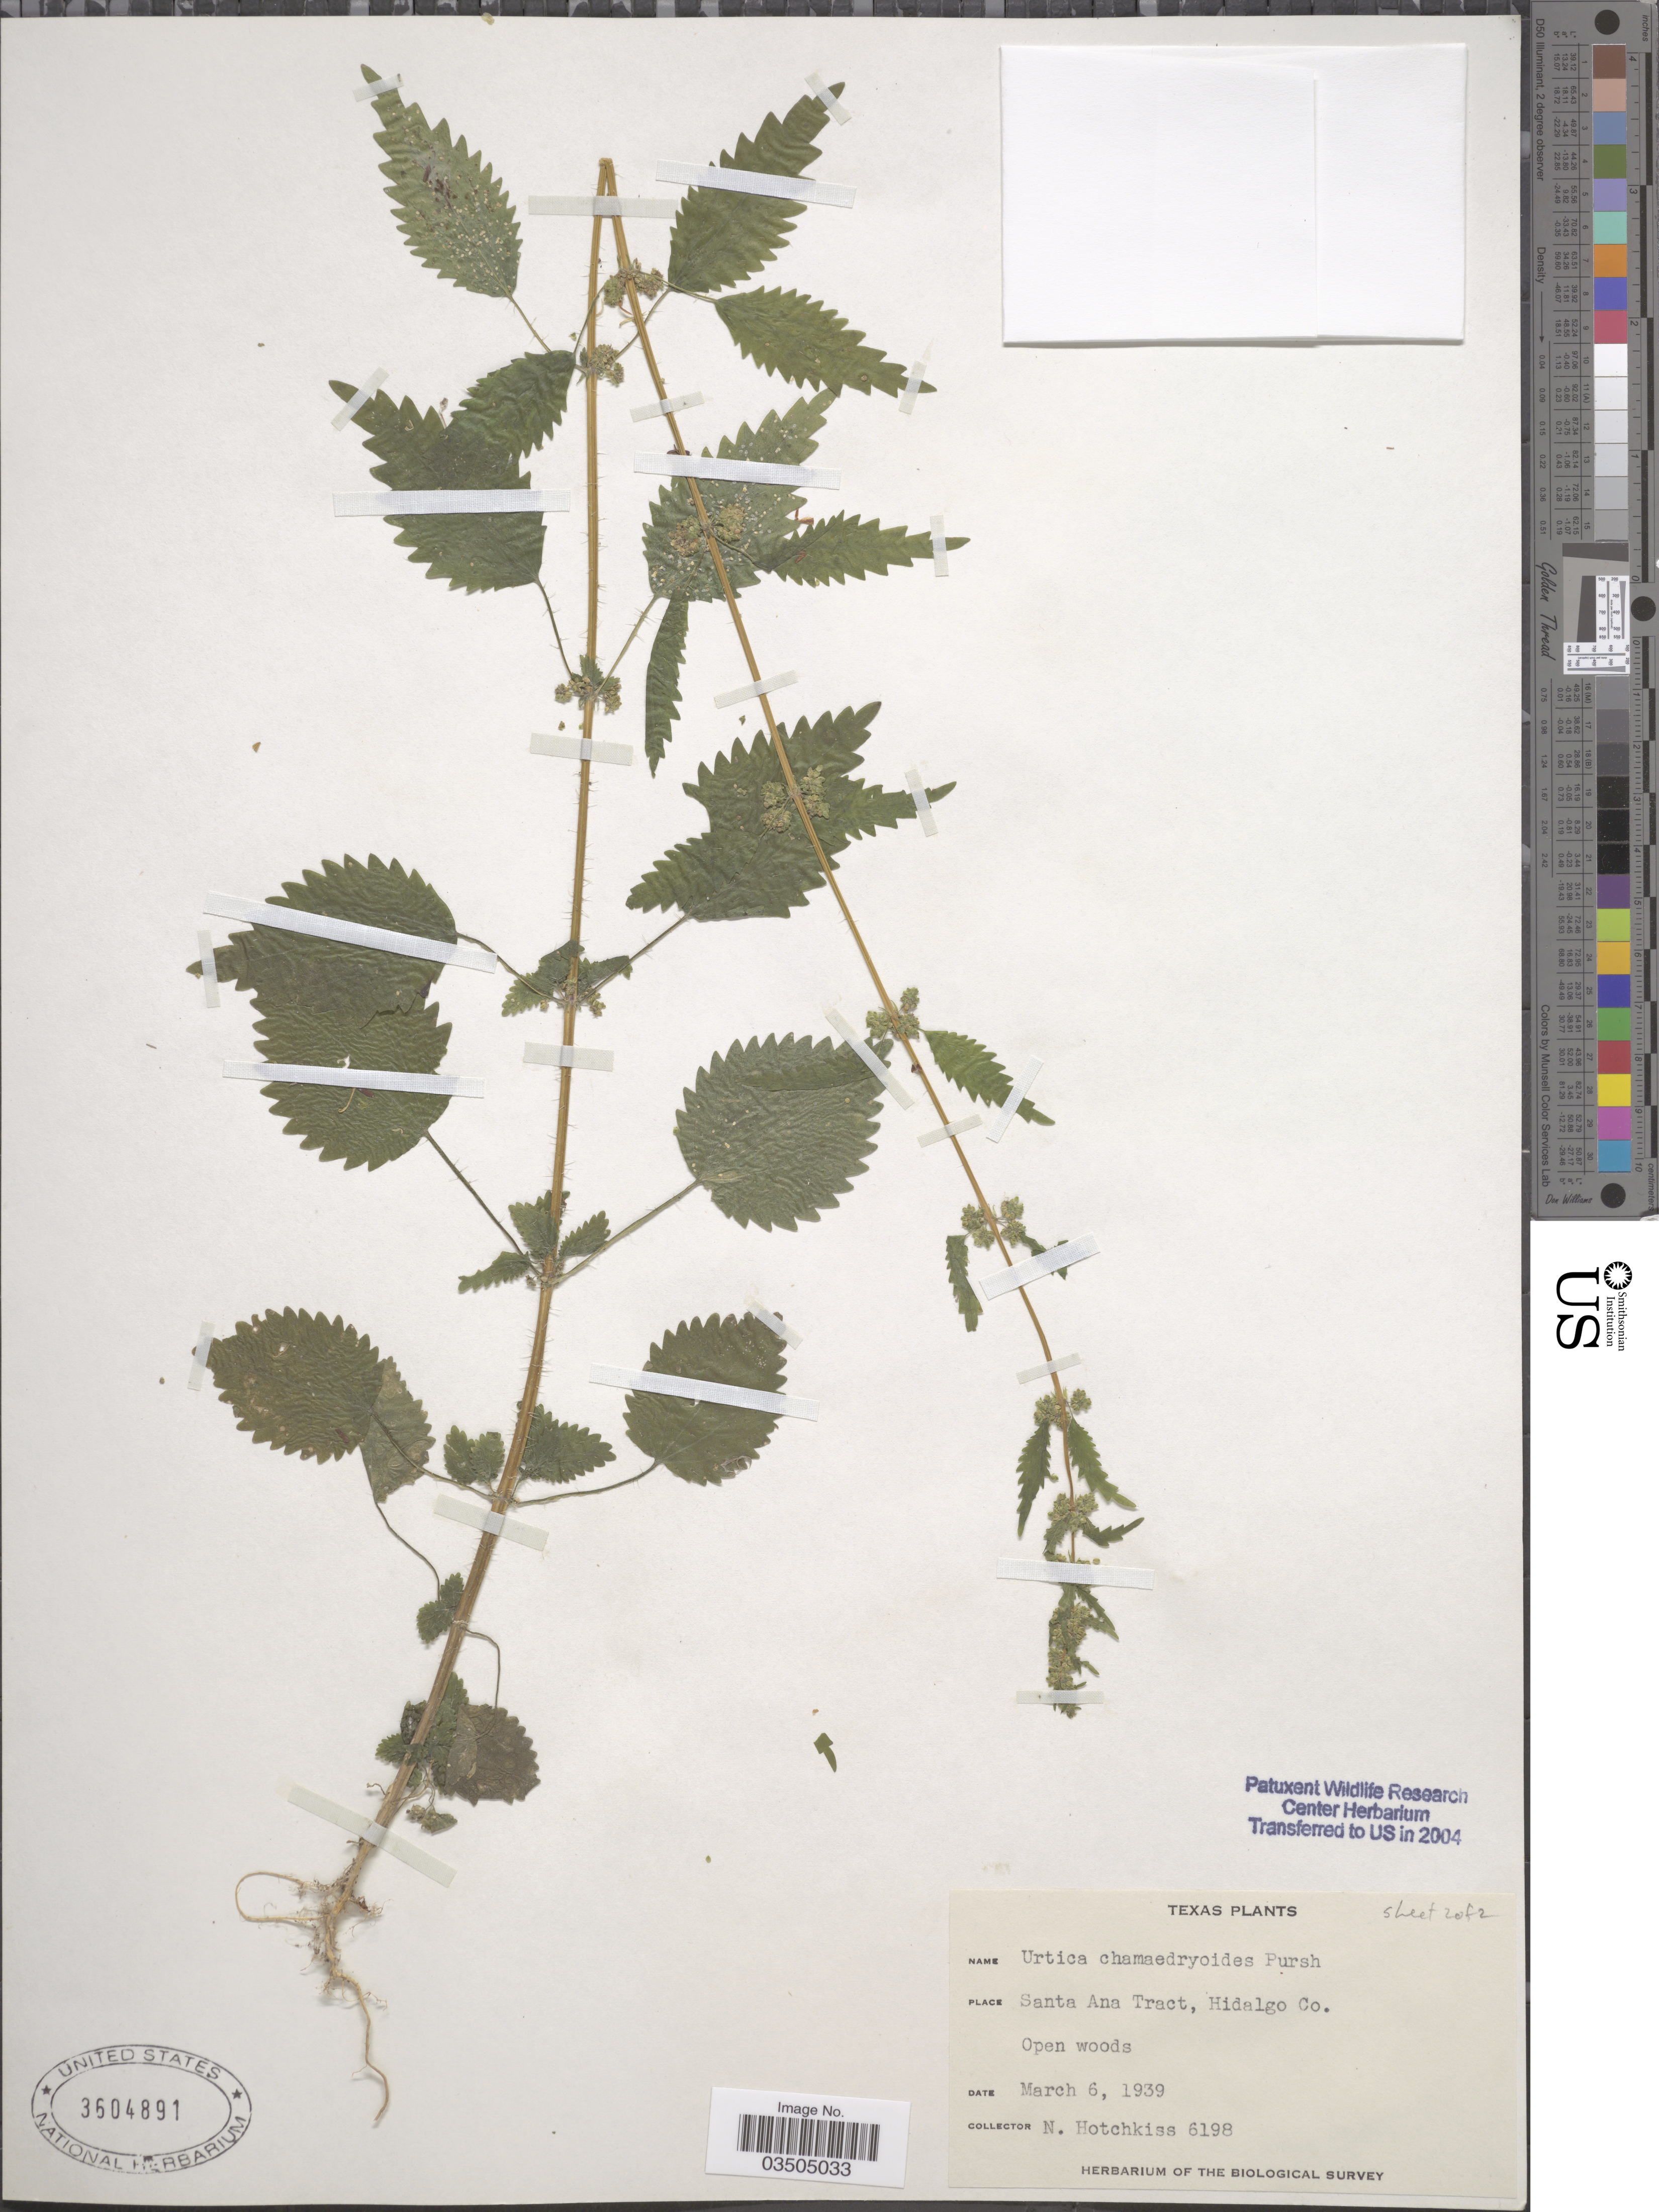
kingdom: Plantae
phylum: Tracheophyta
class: Magnoliopsida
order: Rosales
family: Urticaceae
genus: Urtica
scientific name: Urtica chamaedryoides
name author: Pursh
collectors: N. Hotchkiss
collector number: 6198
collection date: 1939-03-06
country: United States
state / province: Texas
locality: Santa Ana Tract, Hidalgo Co.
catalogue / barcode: US 3604891